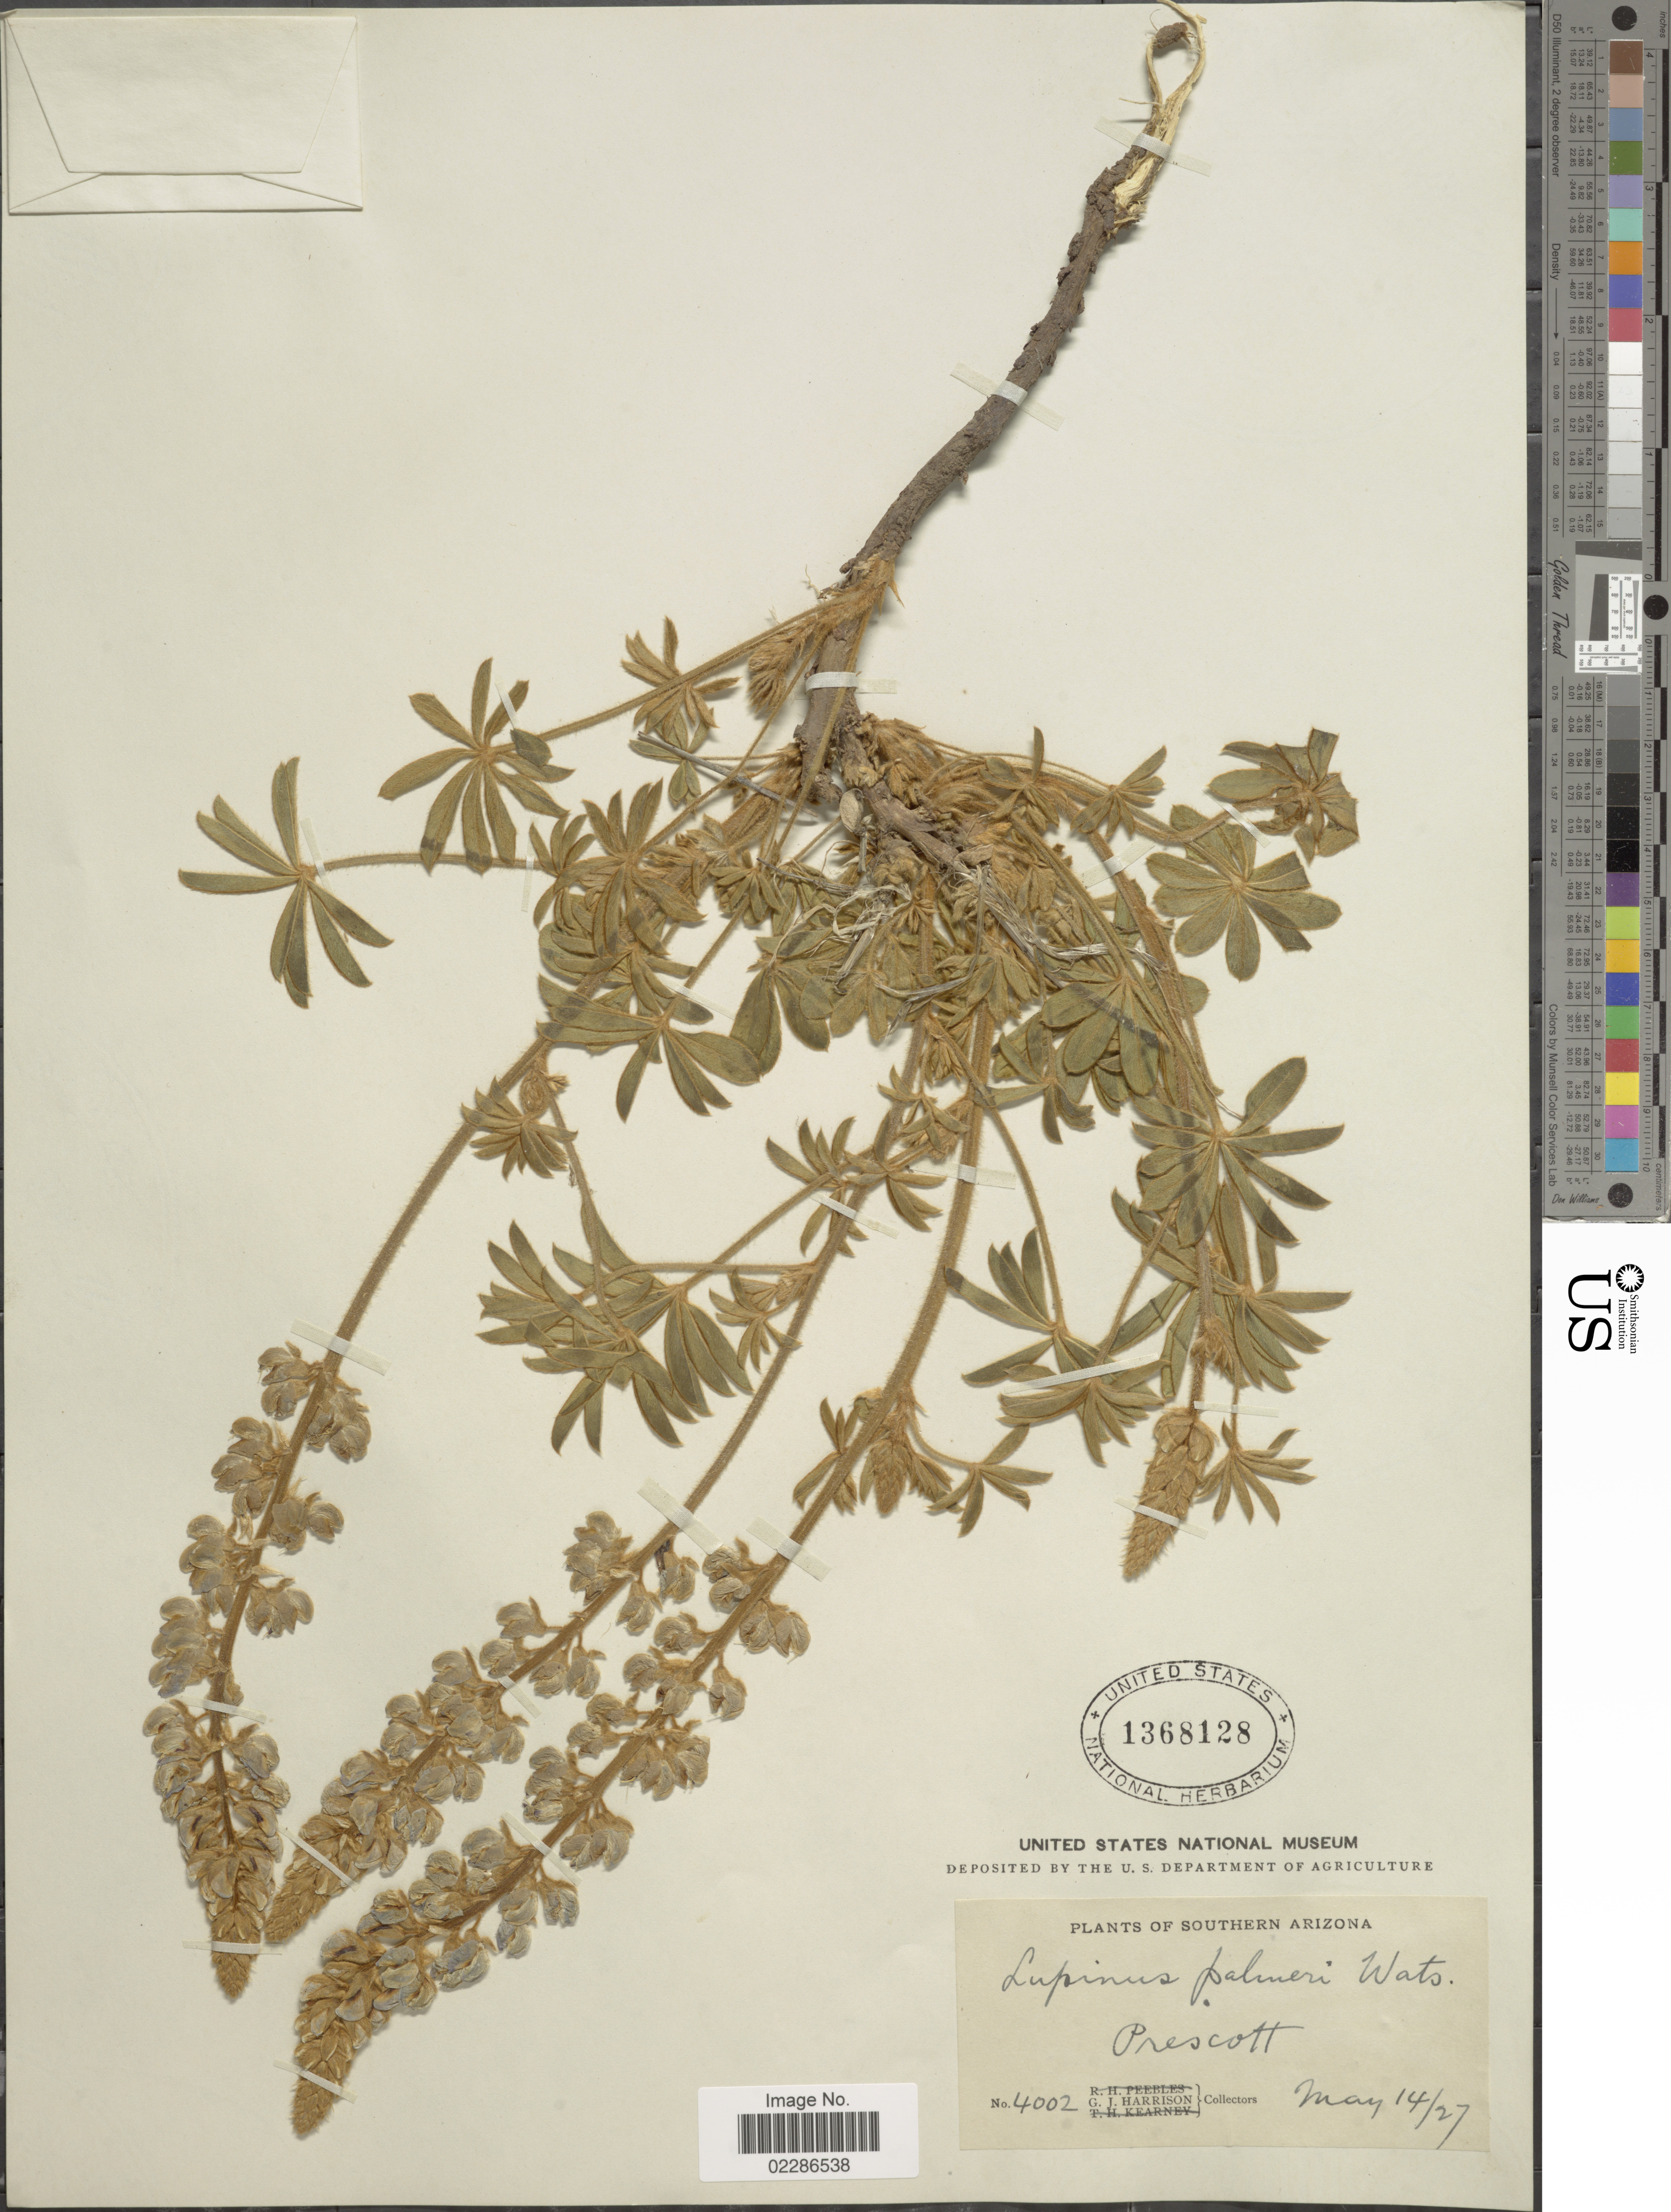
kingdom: Plantae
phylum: Tracheophyta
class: Magnoliopsida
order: Fabales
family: Fabaceae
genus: Lupinus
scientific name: Lupinus palmeri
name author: S. Watson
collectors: G. J. Harrison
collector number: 4002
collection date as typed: Transcribed d/m/y: 14/5/27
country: United States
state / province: Arizona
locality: Southern Arizona, Prescott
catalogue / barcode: US 1368128